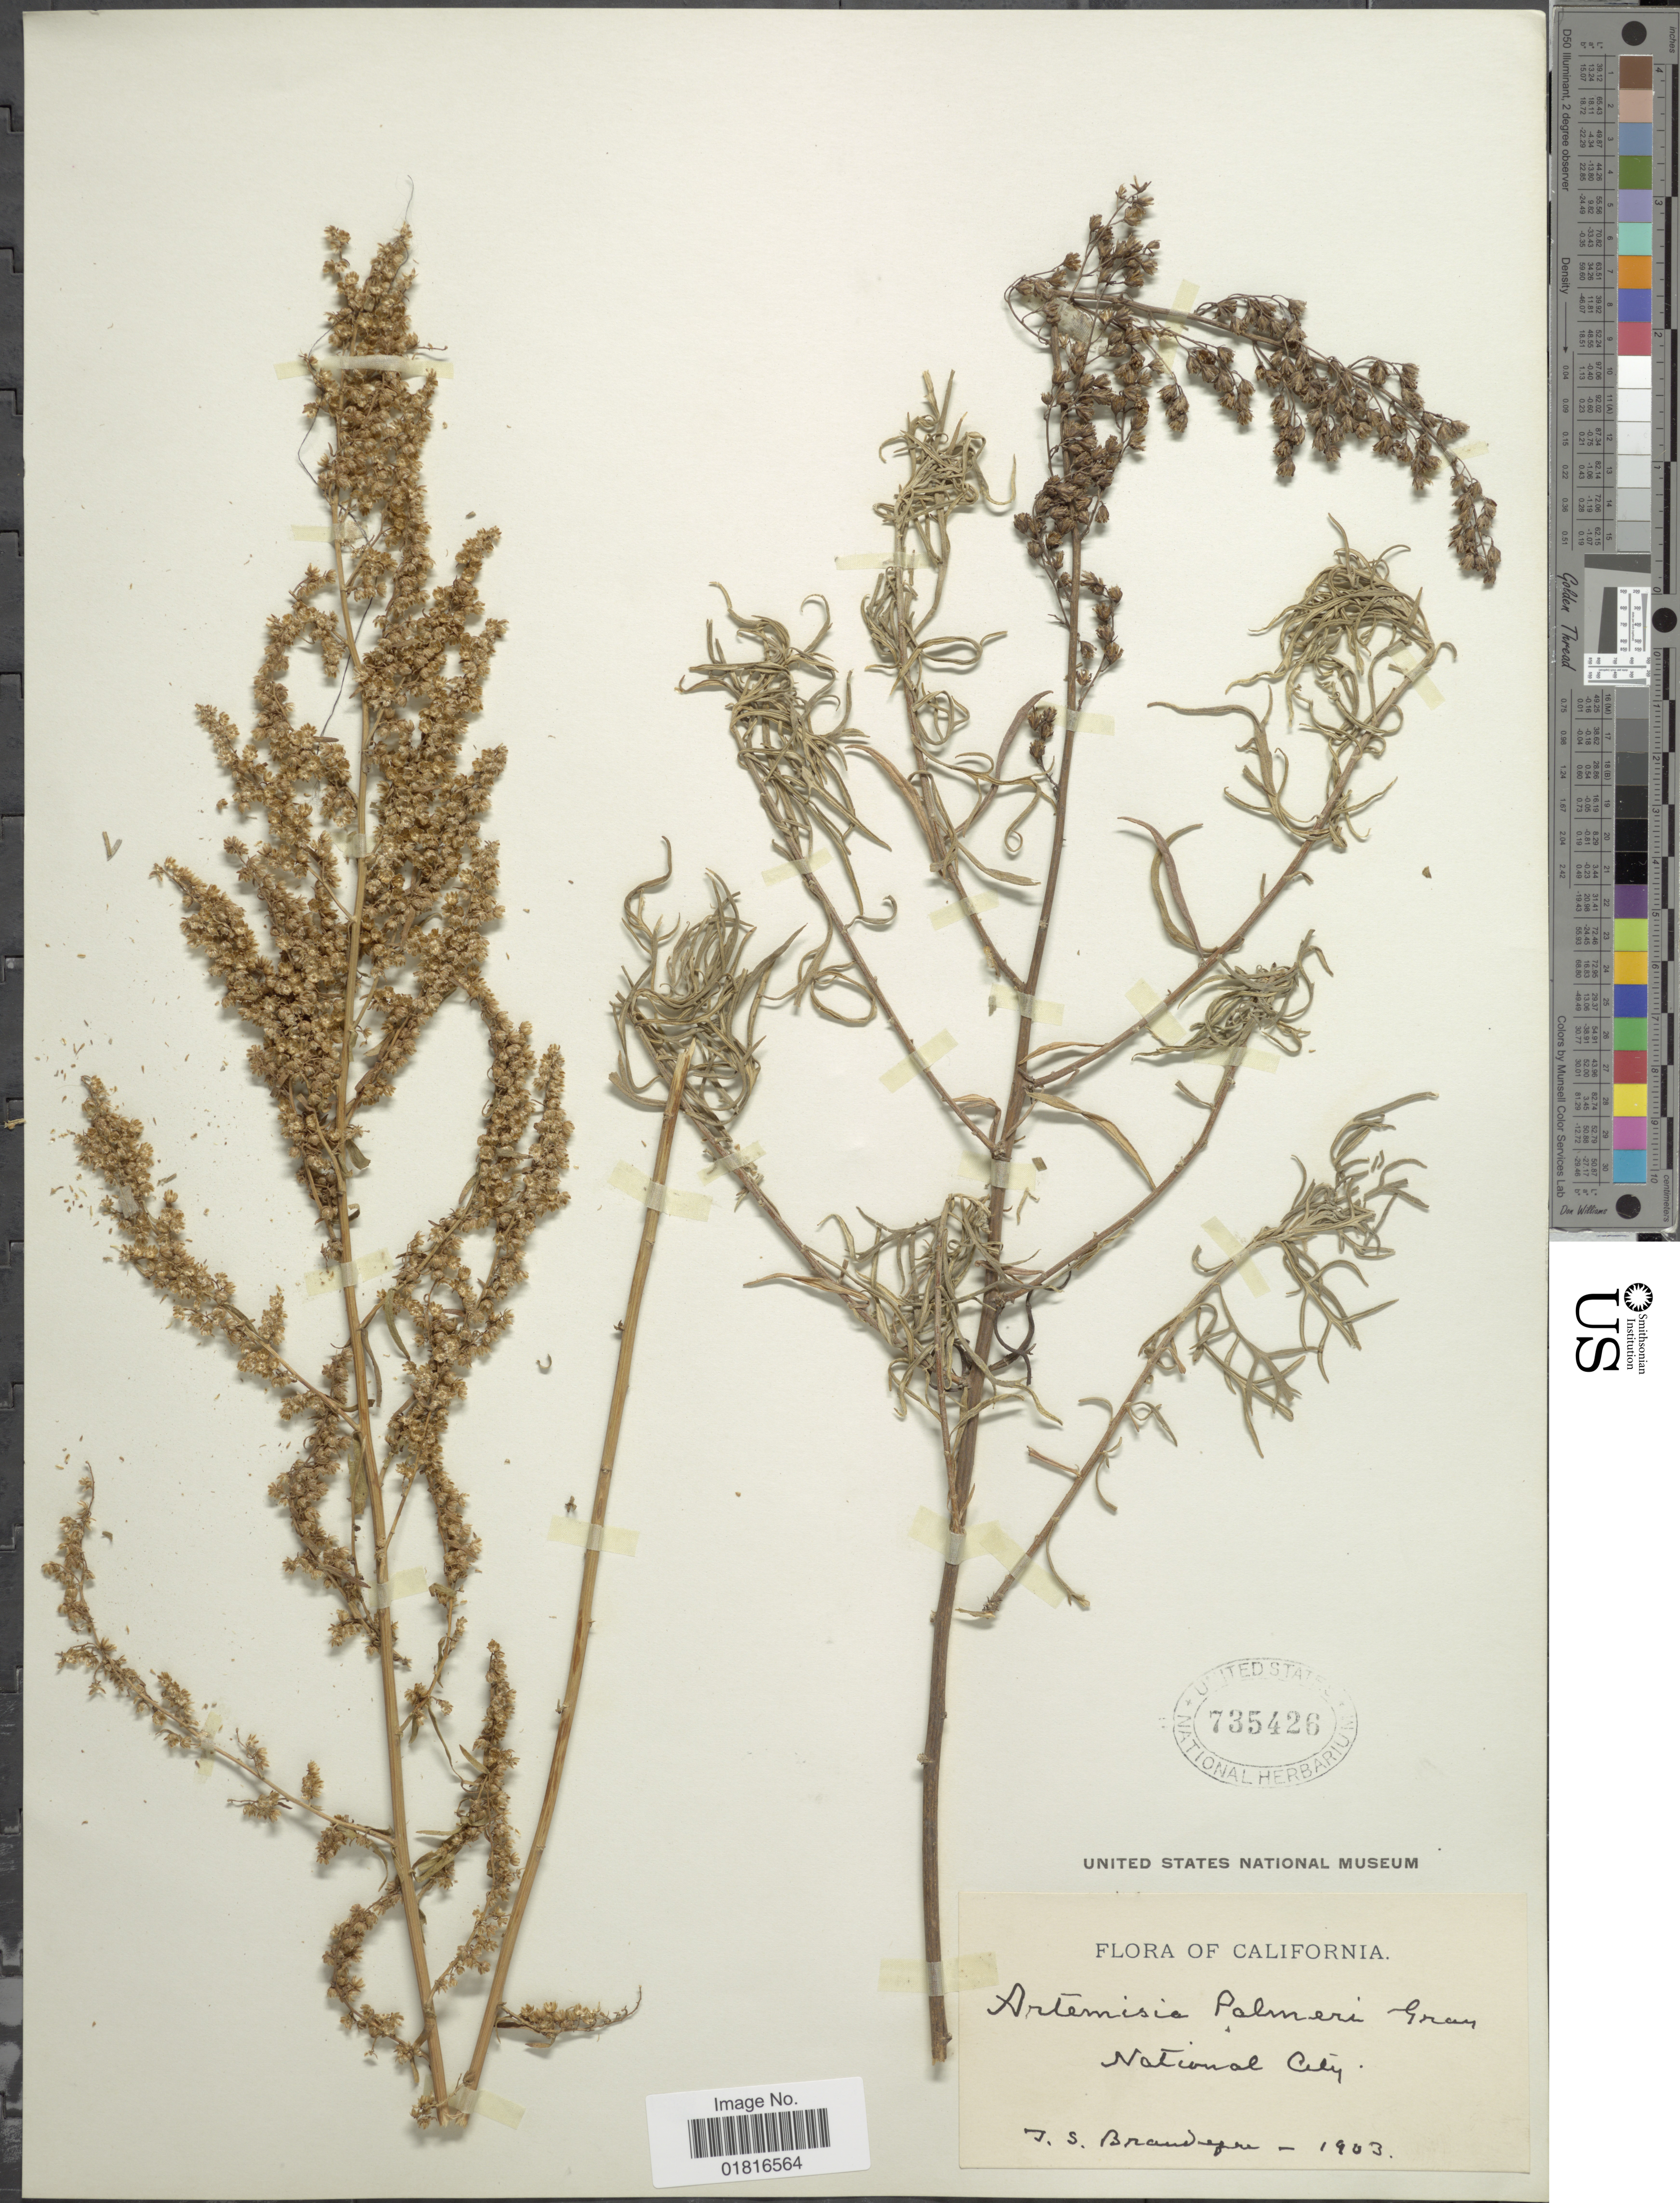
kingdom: Plantae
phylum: Tracheophyta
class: Magnoliopsida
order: Asterales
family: Asteraceae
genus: Artemisia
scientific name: Artemisia palmeri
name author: A. Gray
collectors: F. S. Brandegee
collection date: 1903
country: United States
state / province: California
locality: National City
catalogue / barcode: US 735426